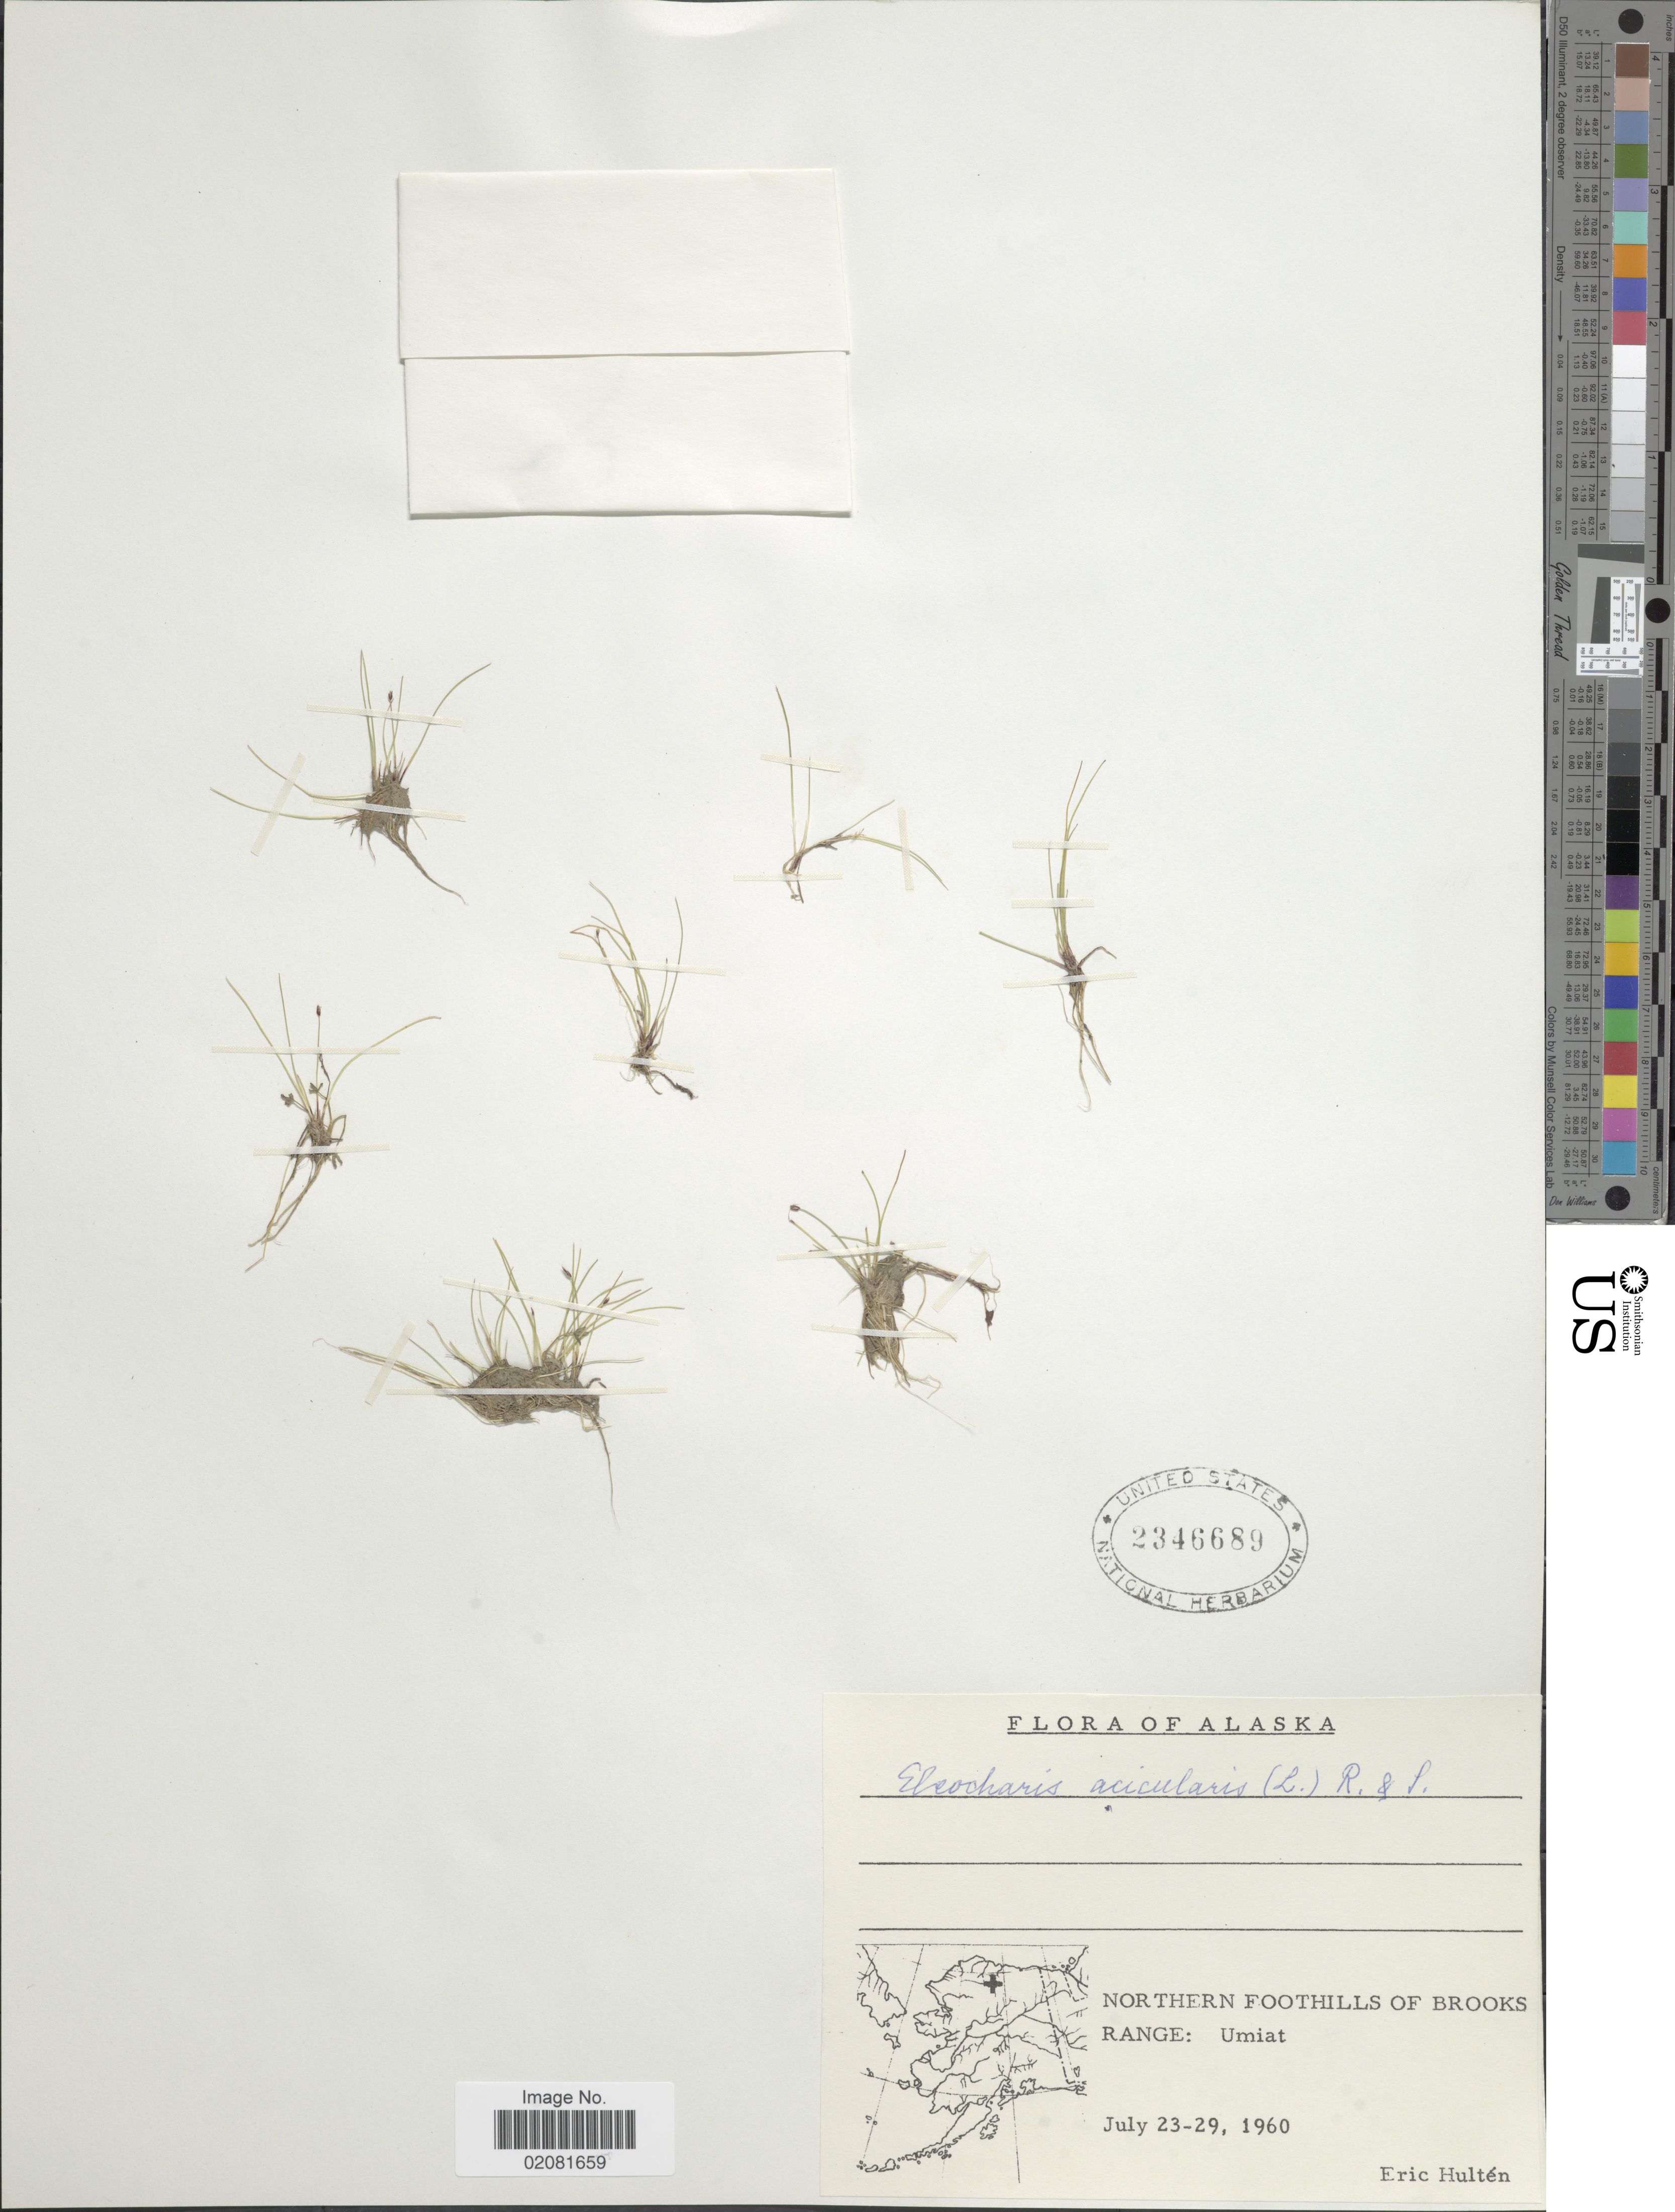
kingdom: Plantae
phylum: Tracheophyta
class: Liliopsida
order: Poales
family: Cyperaceae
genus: Eleocharis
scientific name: Eleocharis acicularis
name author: (L.) Roem. & Schult.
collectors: E. G. Hultén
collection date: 1960-07-23/1960-07-29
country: United States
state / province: Alaska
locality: Northern Foothills of Brooks Range: Umiat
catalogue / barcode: US 2346689